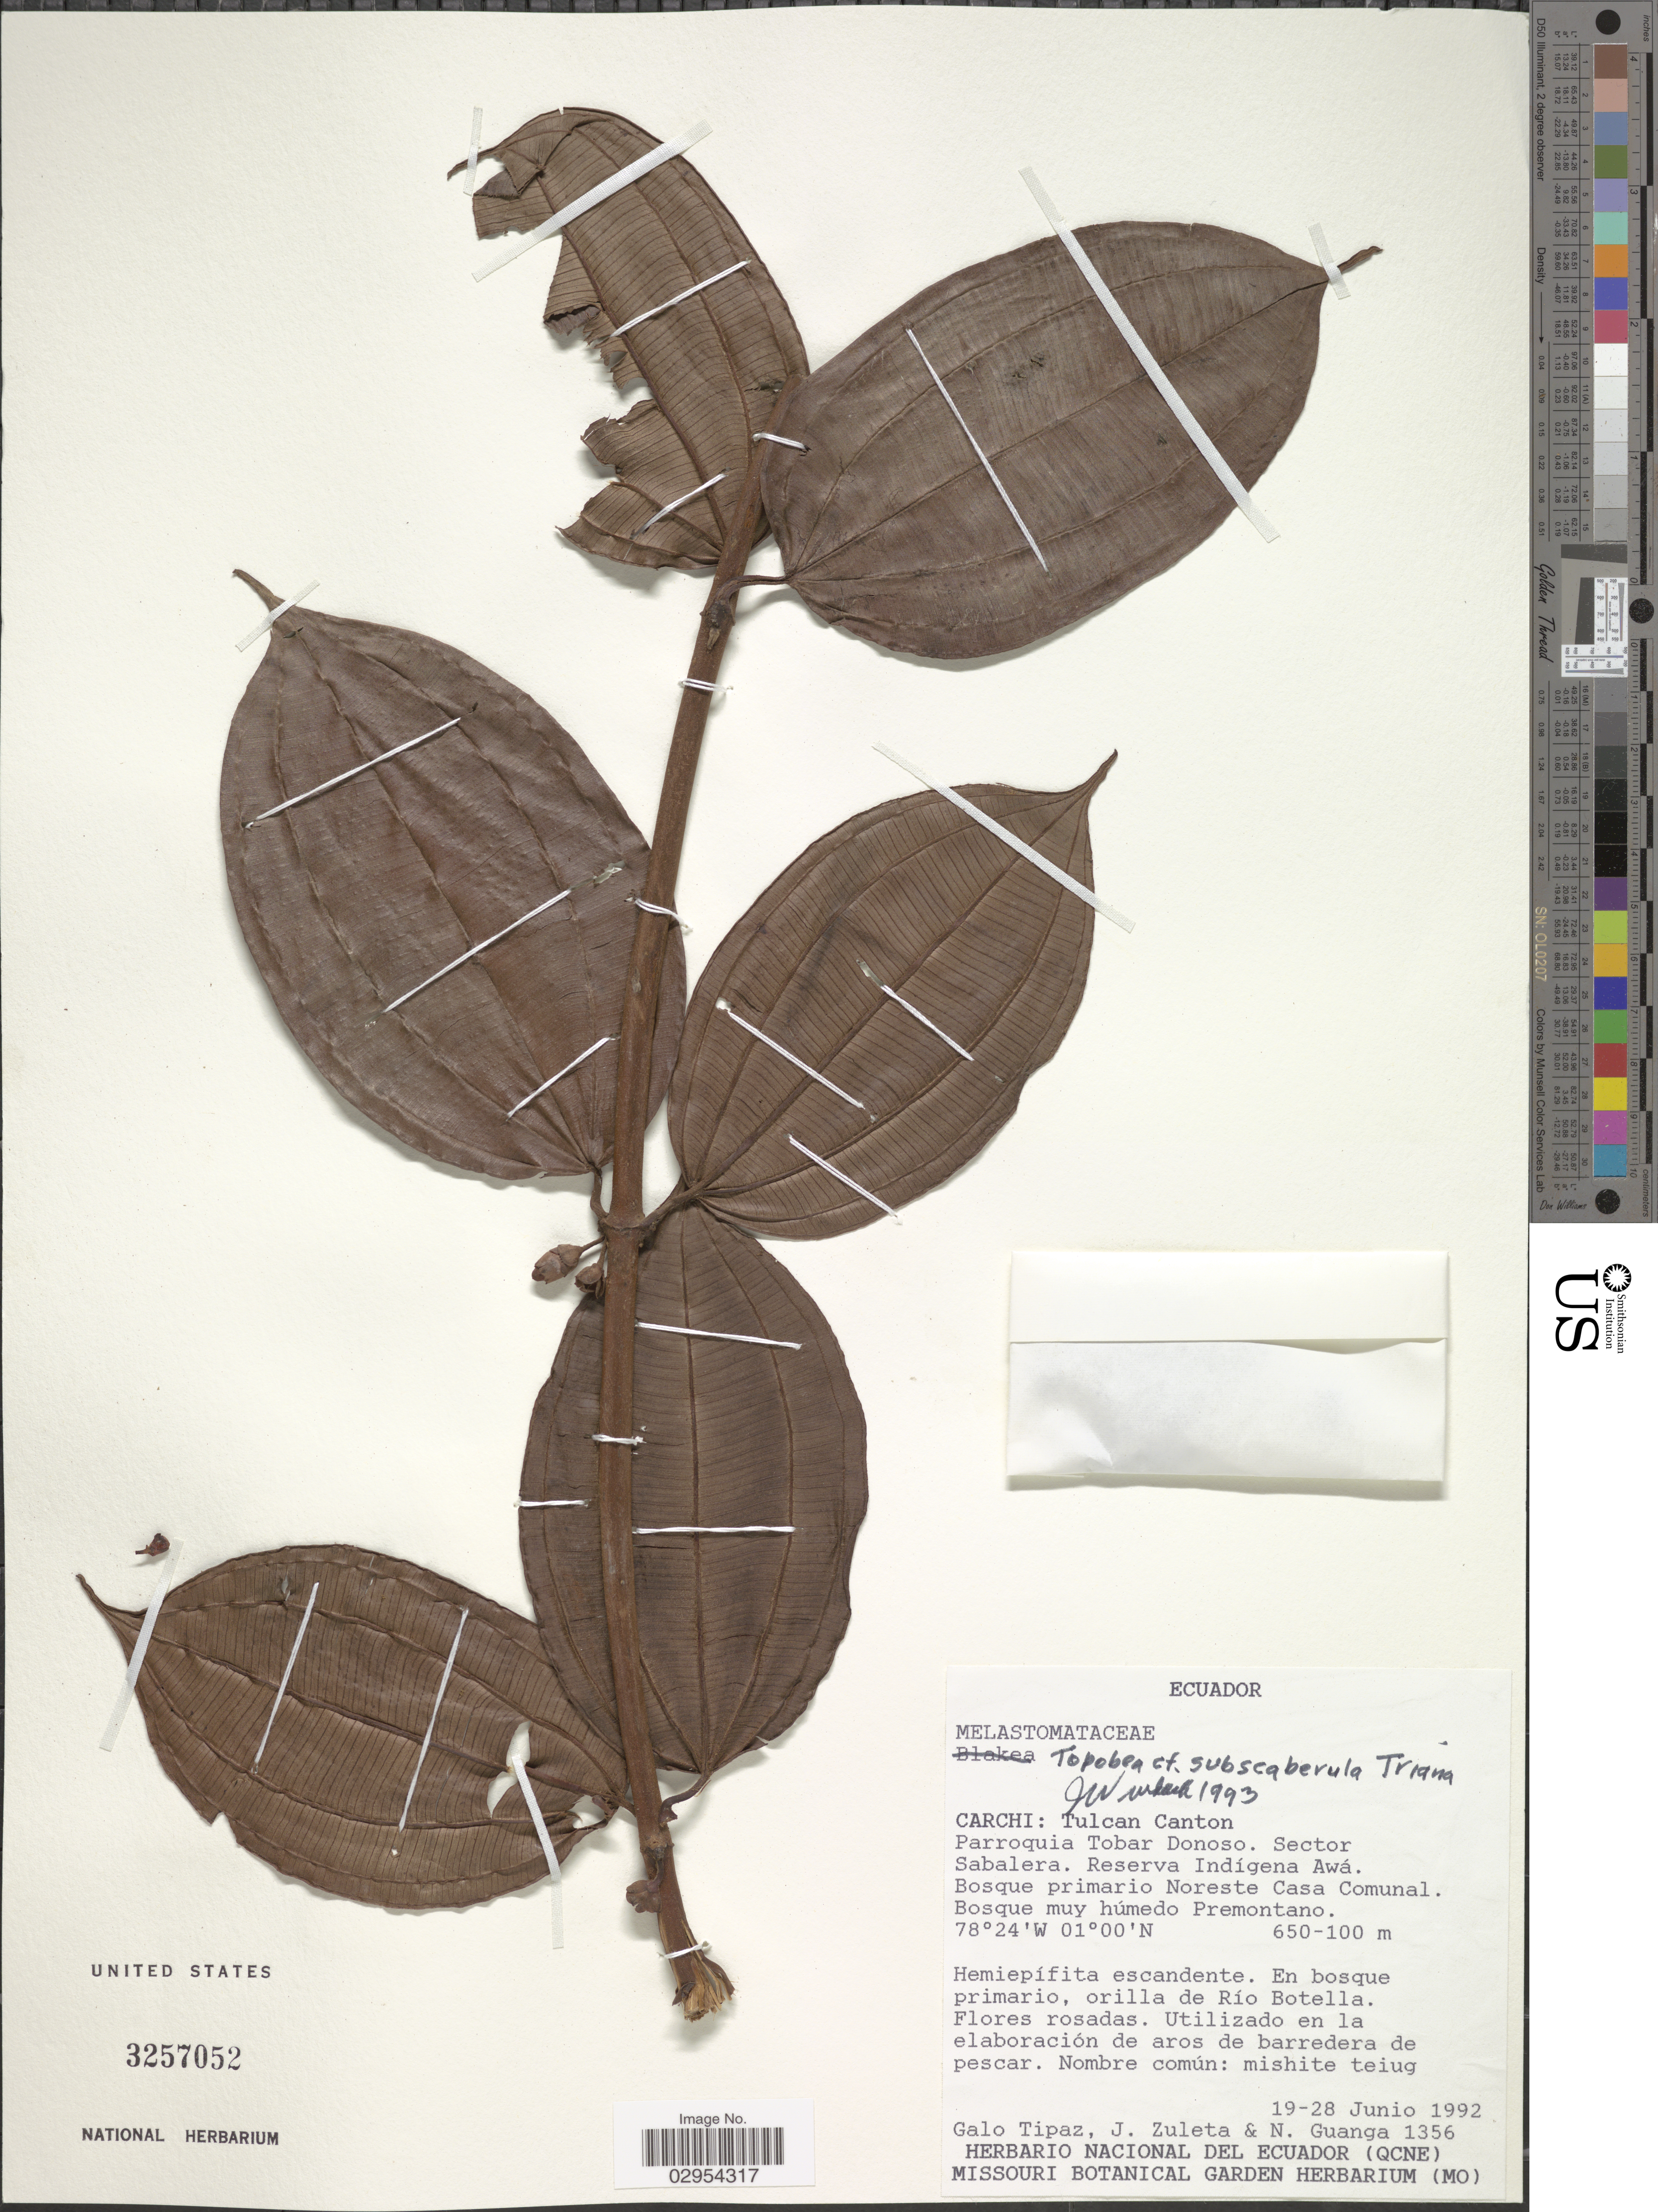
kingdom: Plantae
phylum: Tracheophyta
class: Magnoliopsida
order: Myrtales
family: Melastomataceae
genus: Topobea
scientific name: Topobea subscaberula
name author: Triana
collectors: G. Tipaz, J. Zuleta & N. Guanga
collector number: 1356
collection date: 1992-06-19/1992-06-28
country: Ecuador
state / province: Carchi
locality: Tulcan Canton, Parroquia Tobar Donoso. Sector Sabalera. Reserva Indígena Awá. Bosque primario Noreste Casa Comual.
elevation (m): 100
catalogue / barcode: US 3257052